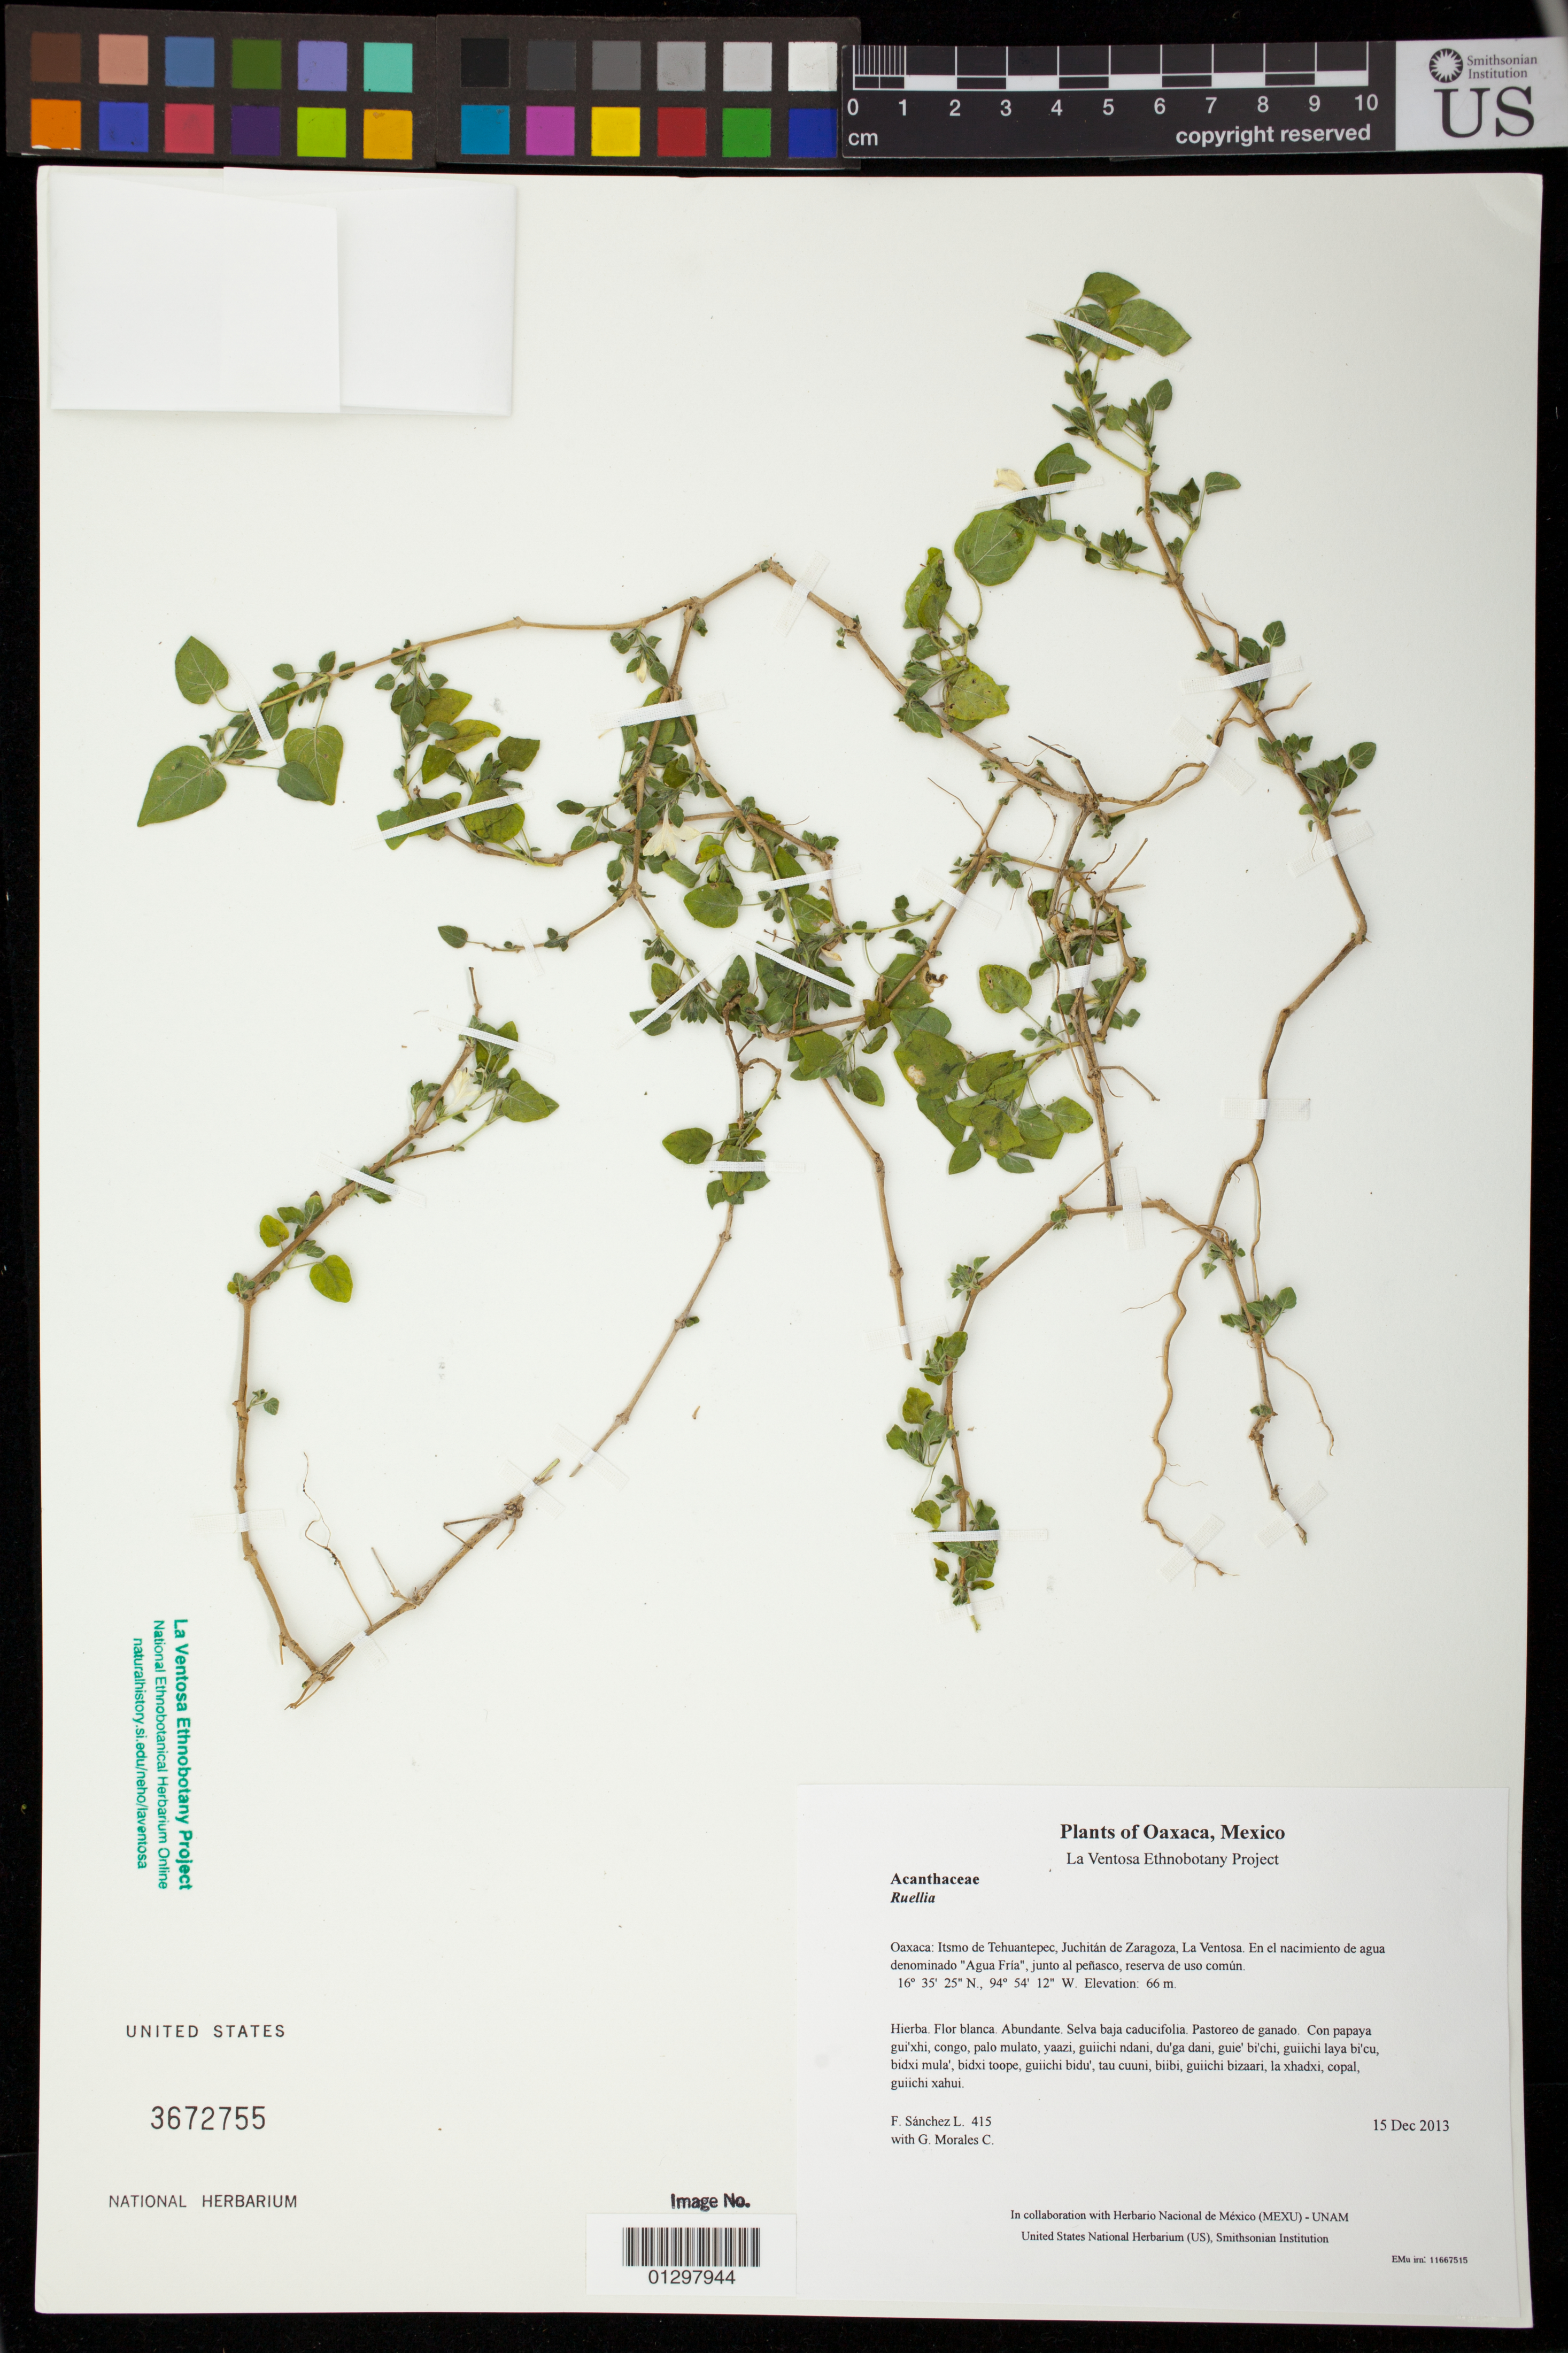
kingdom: Plantae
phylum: Tracheophyta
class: Magnoliopsida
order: Lamiales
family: Acanthaceae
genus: Tetramerium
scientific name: Tetramerium nemorum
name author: Brandegee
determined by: Reyes García, A.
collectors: F. Sánchez L. & G. Morales C.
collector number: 415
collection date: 2013-12-15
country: Mexico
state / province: Oaxaca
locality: Itsmo de Tehuantepec, Juchitán de Zaragoza, La Ventosa. En el nacimiento de agua denominado "Agua Fría", junto al peñasco, reserva de uso común.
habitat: Selva baja caducifolia. Pastoreo de ganado.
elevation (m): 66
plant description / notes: JEBOT, MEXU, SERO, US; Guixi layu. Guie' naquichi'. Stale.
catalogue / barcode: US 3672755